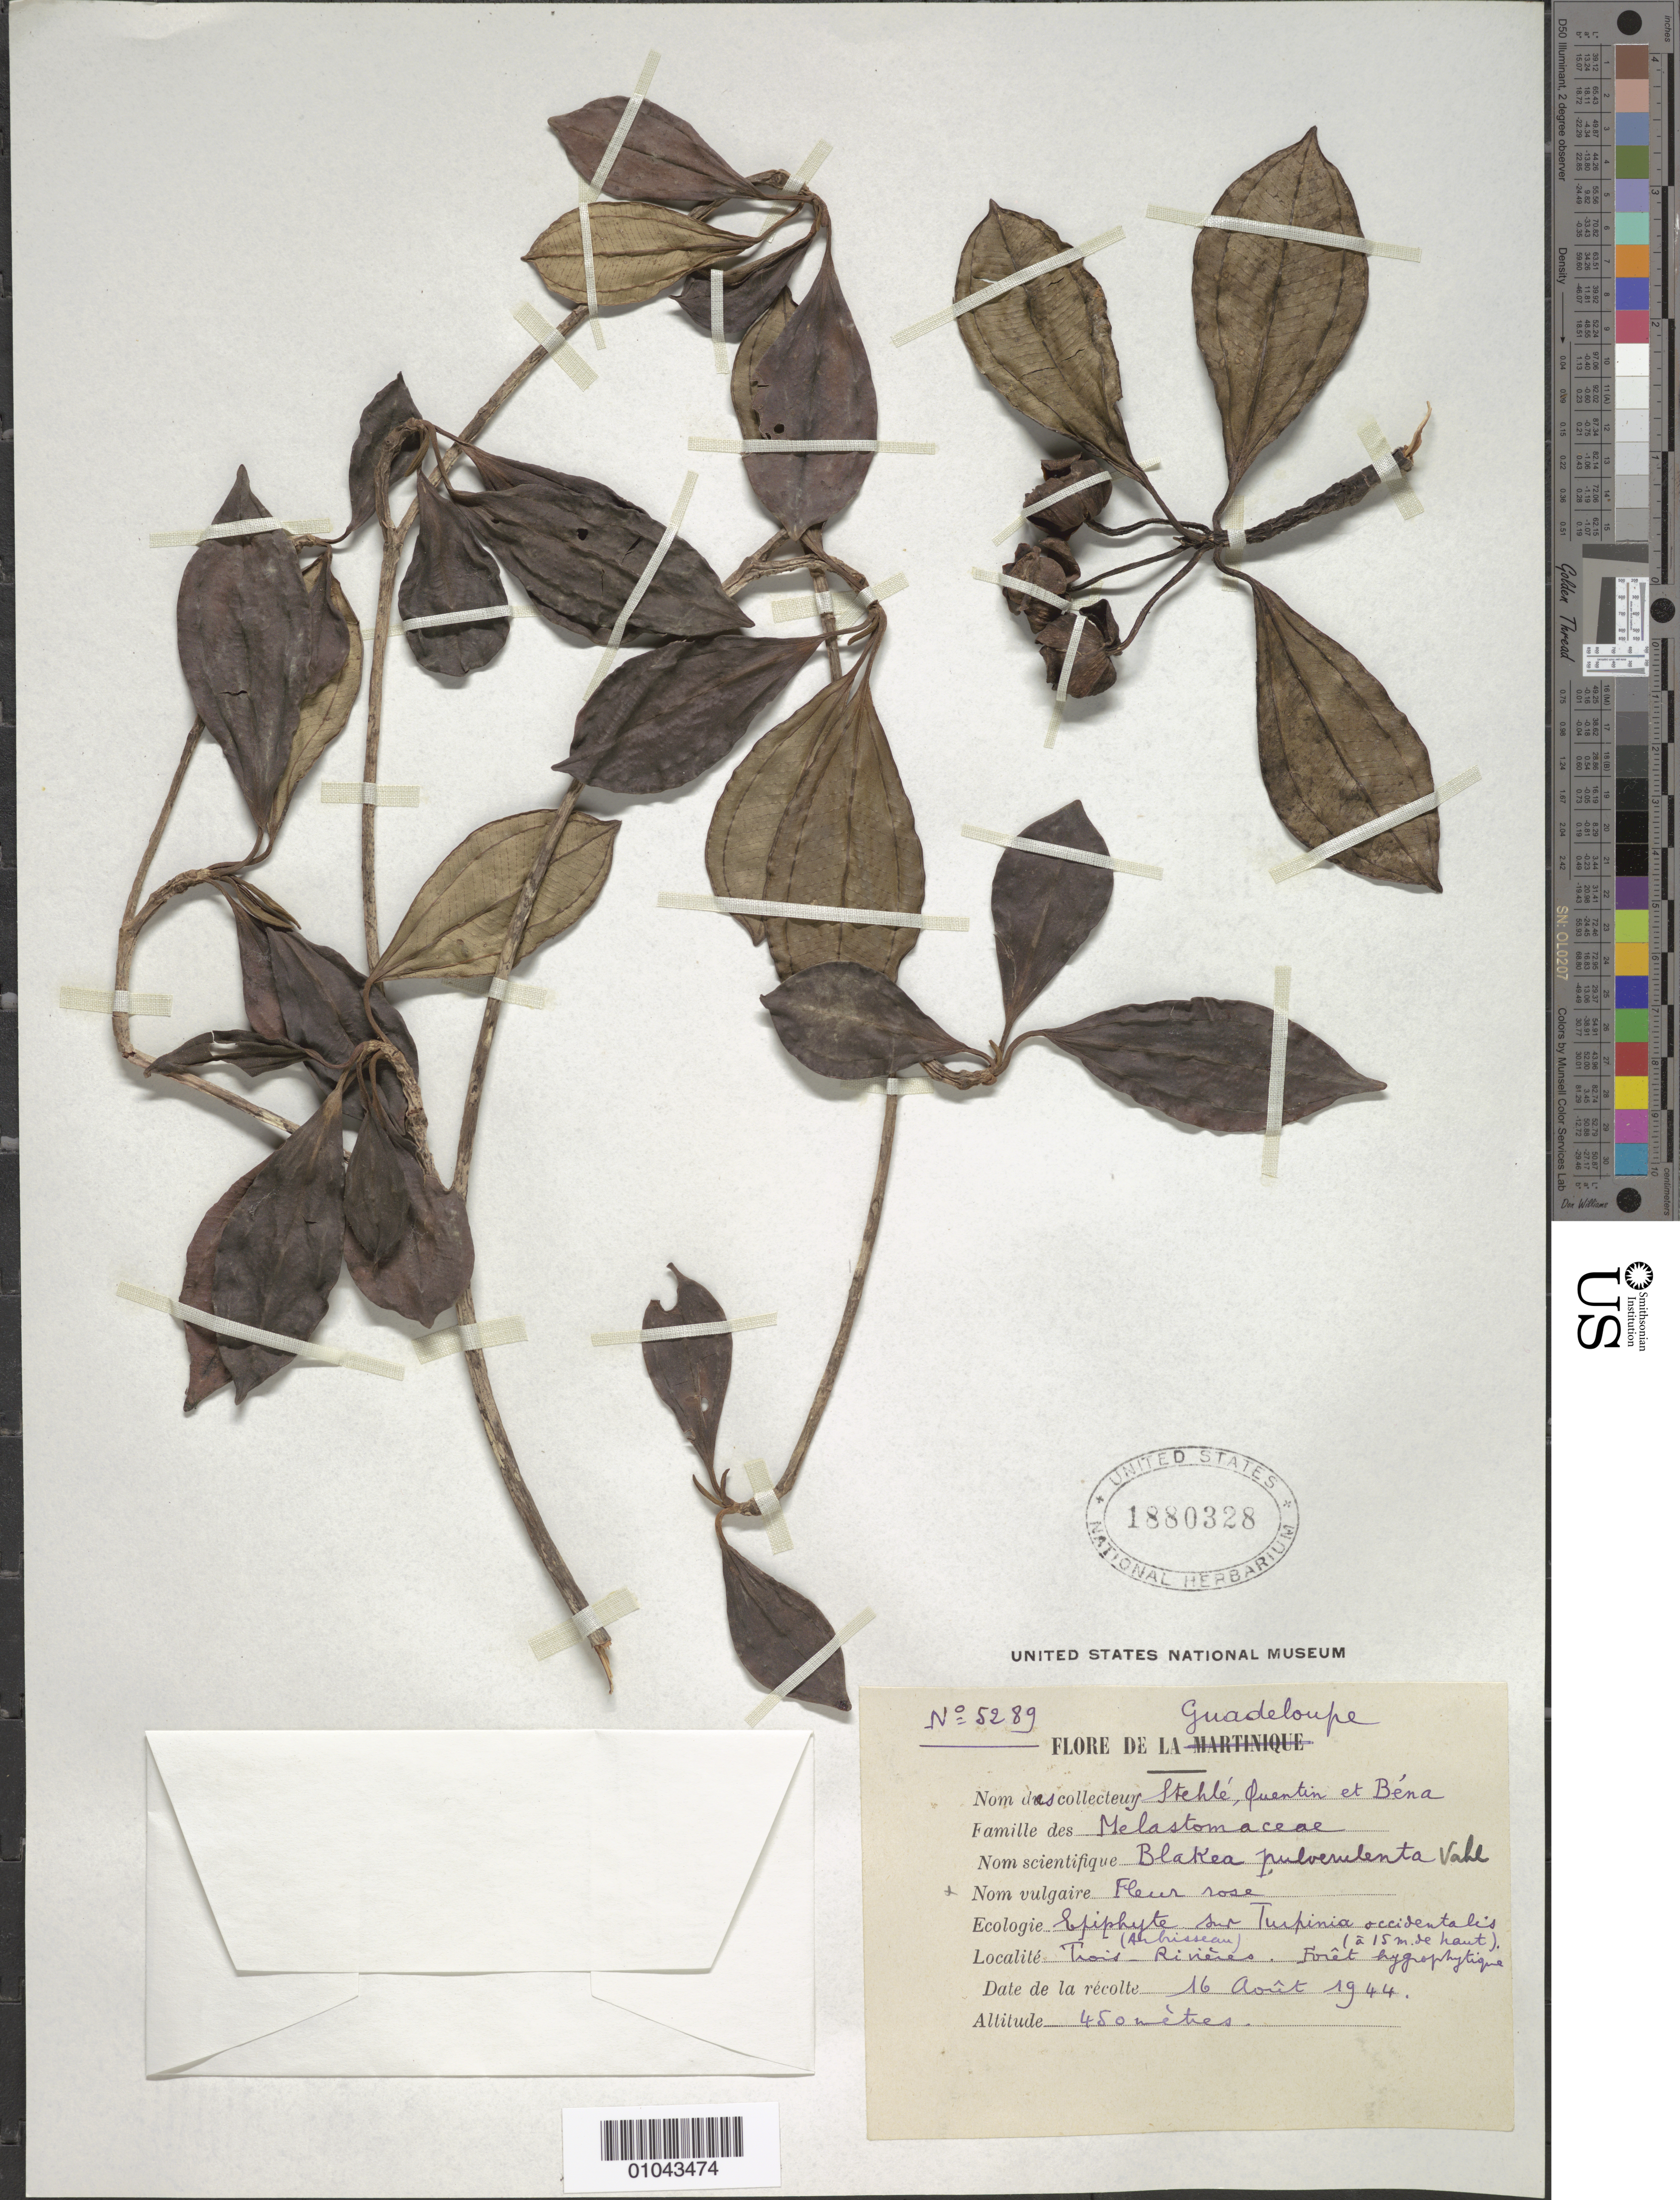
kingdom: Plantae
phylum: Tracheophyta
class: Magnoliopsida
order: Myrtales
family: Melastomataceae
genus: Blakea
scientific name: Blakea pulverulenta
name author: Vahl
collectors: H. Stehlé, -. Quentin & -. Béna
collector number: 5289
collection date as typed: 16 Aug 1944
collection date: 1944-08-16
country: Guadeloupe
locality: Trois Rivières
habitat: Forêt hygrophytique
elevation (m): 450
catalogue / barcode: US 1880328